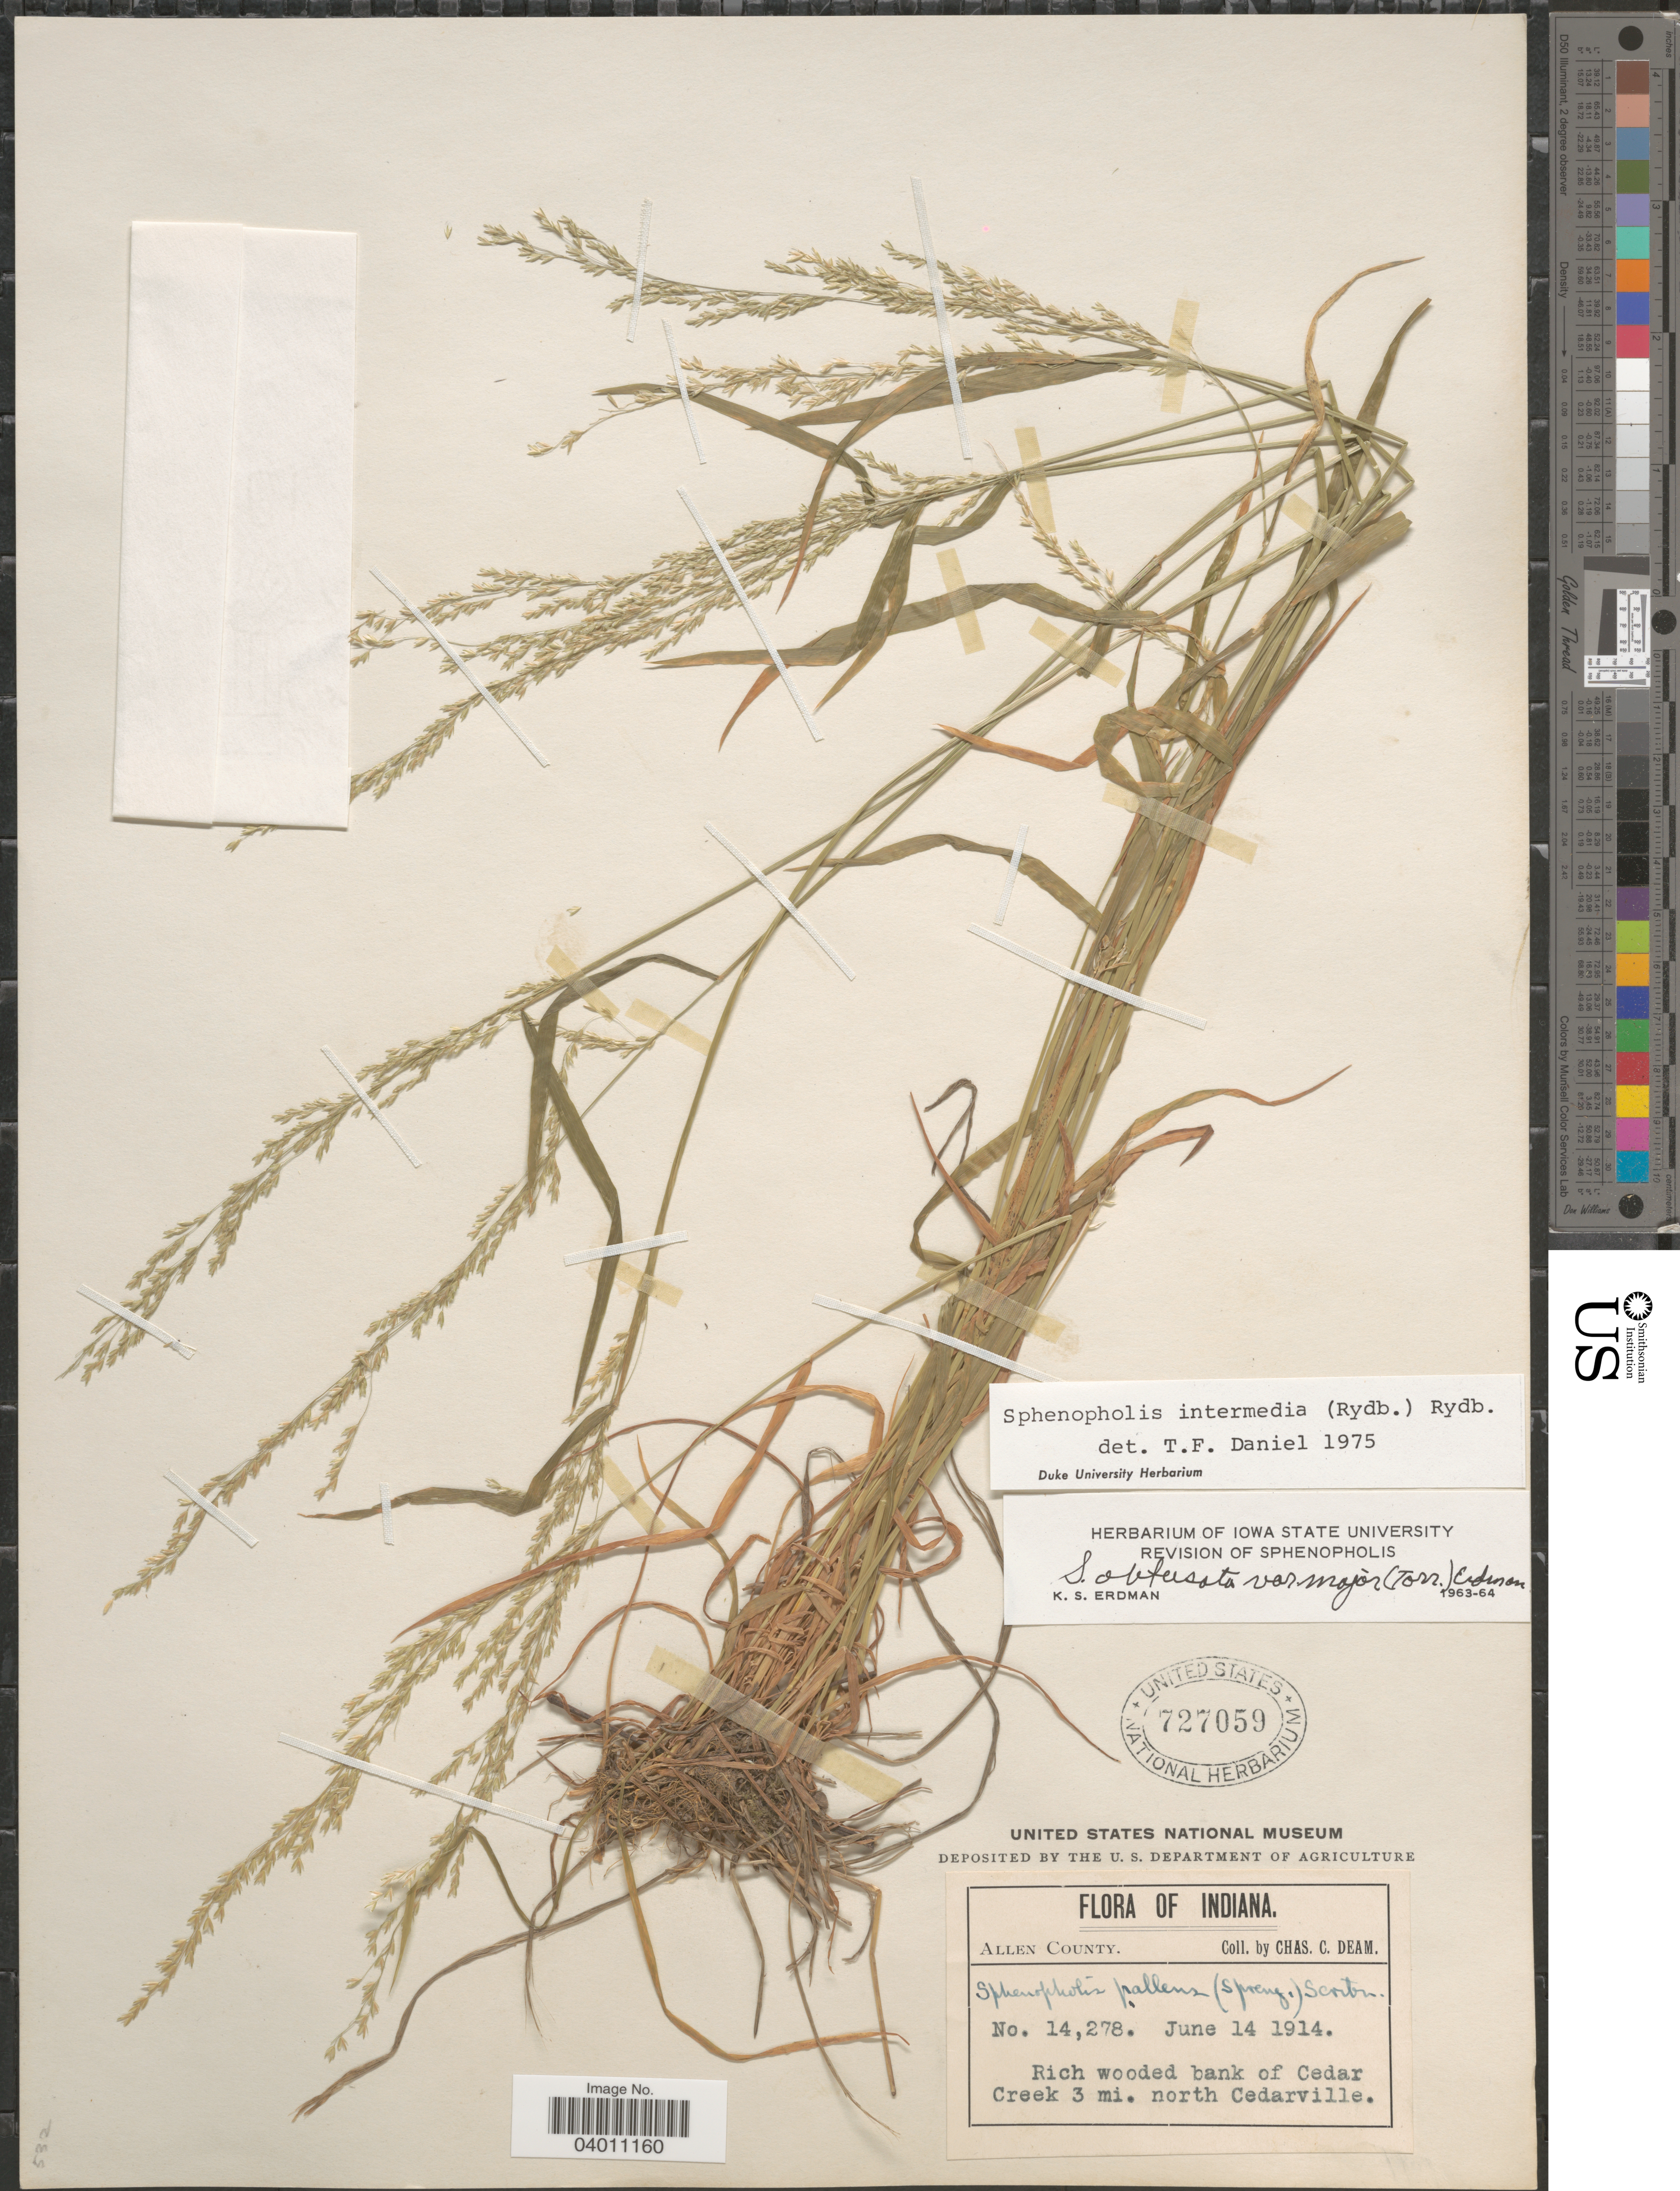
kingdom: Plantae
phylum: Tracheophyta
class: Liliopsida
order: Poales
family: Poaceae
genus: Sphenopholis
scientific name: Sphenopholis intermedia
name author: (Rydb.) Rydb.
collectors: C. C. Deam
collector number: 14278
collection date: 1914-06-14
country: United States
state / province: Indiana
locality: Allen County. Rich wooded bank of Cedar Creek 3 mi. north Cedarville.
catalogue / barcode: US 727059